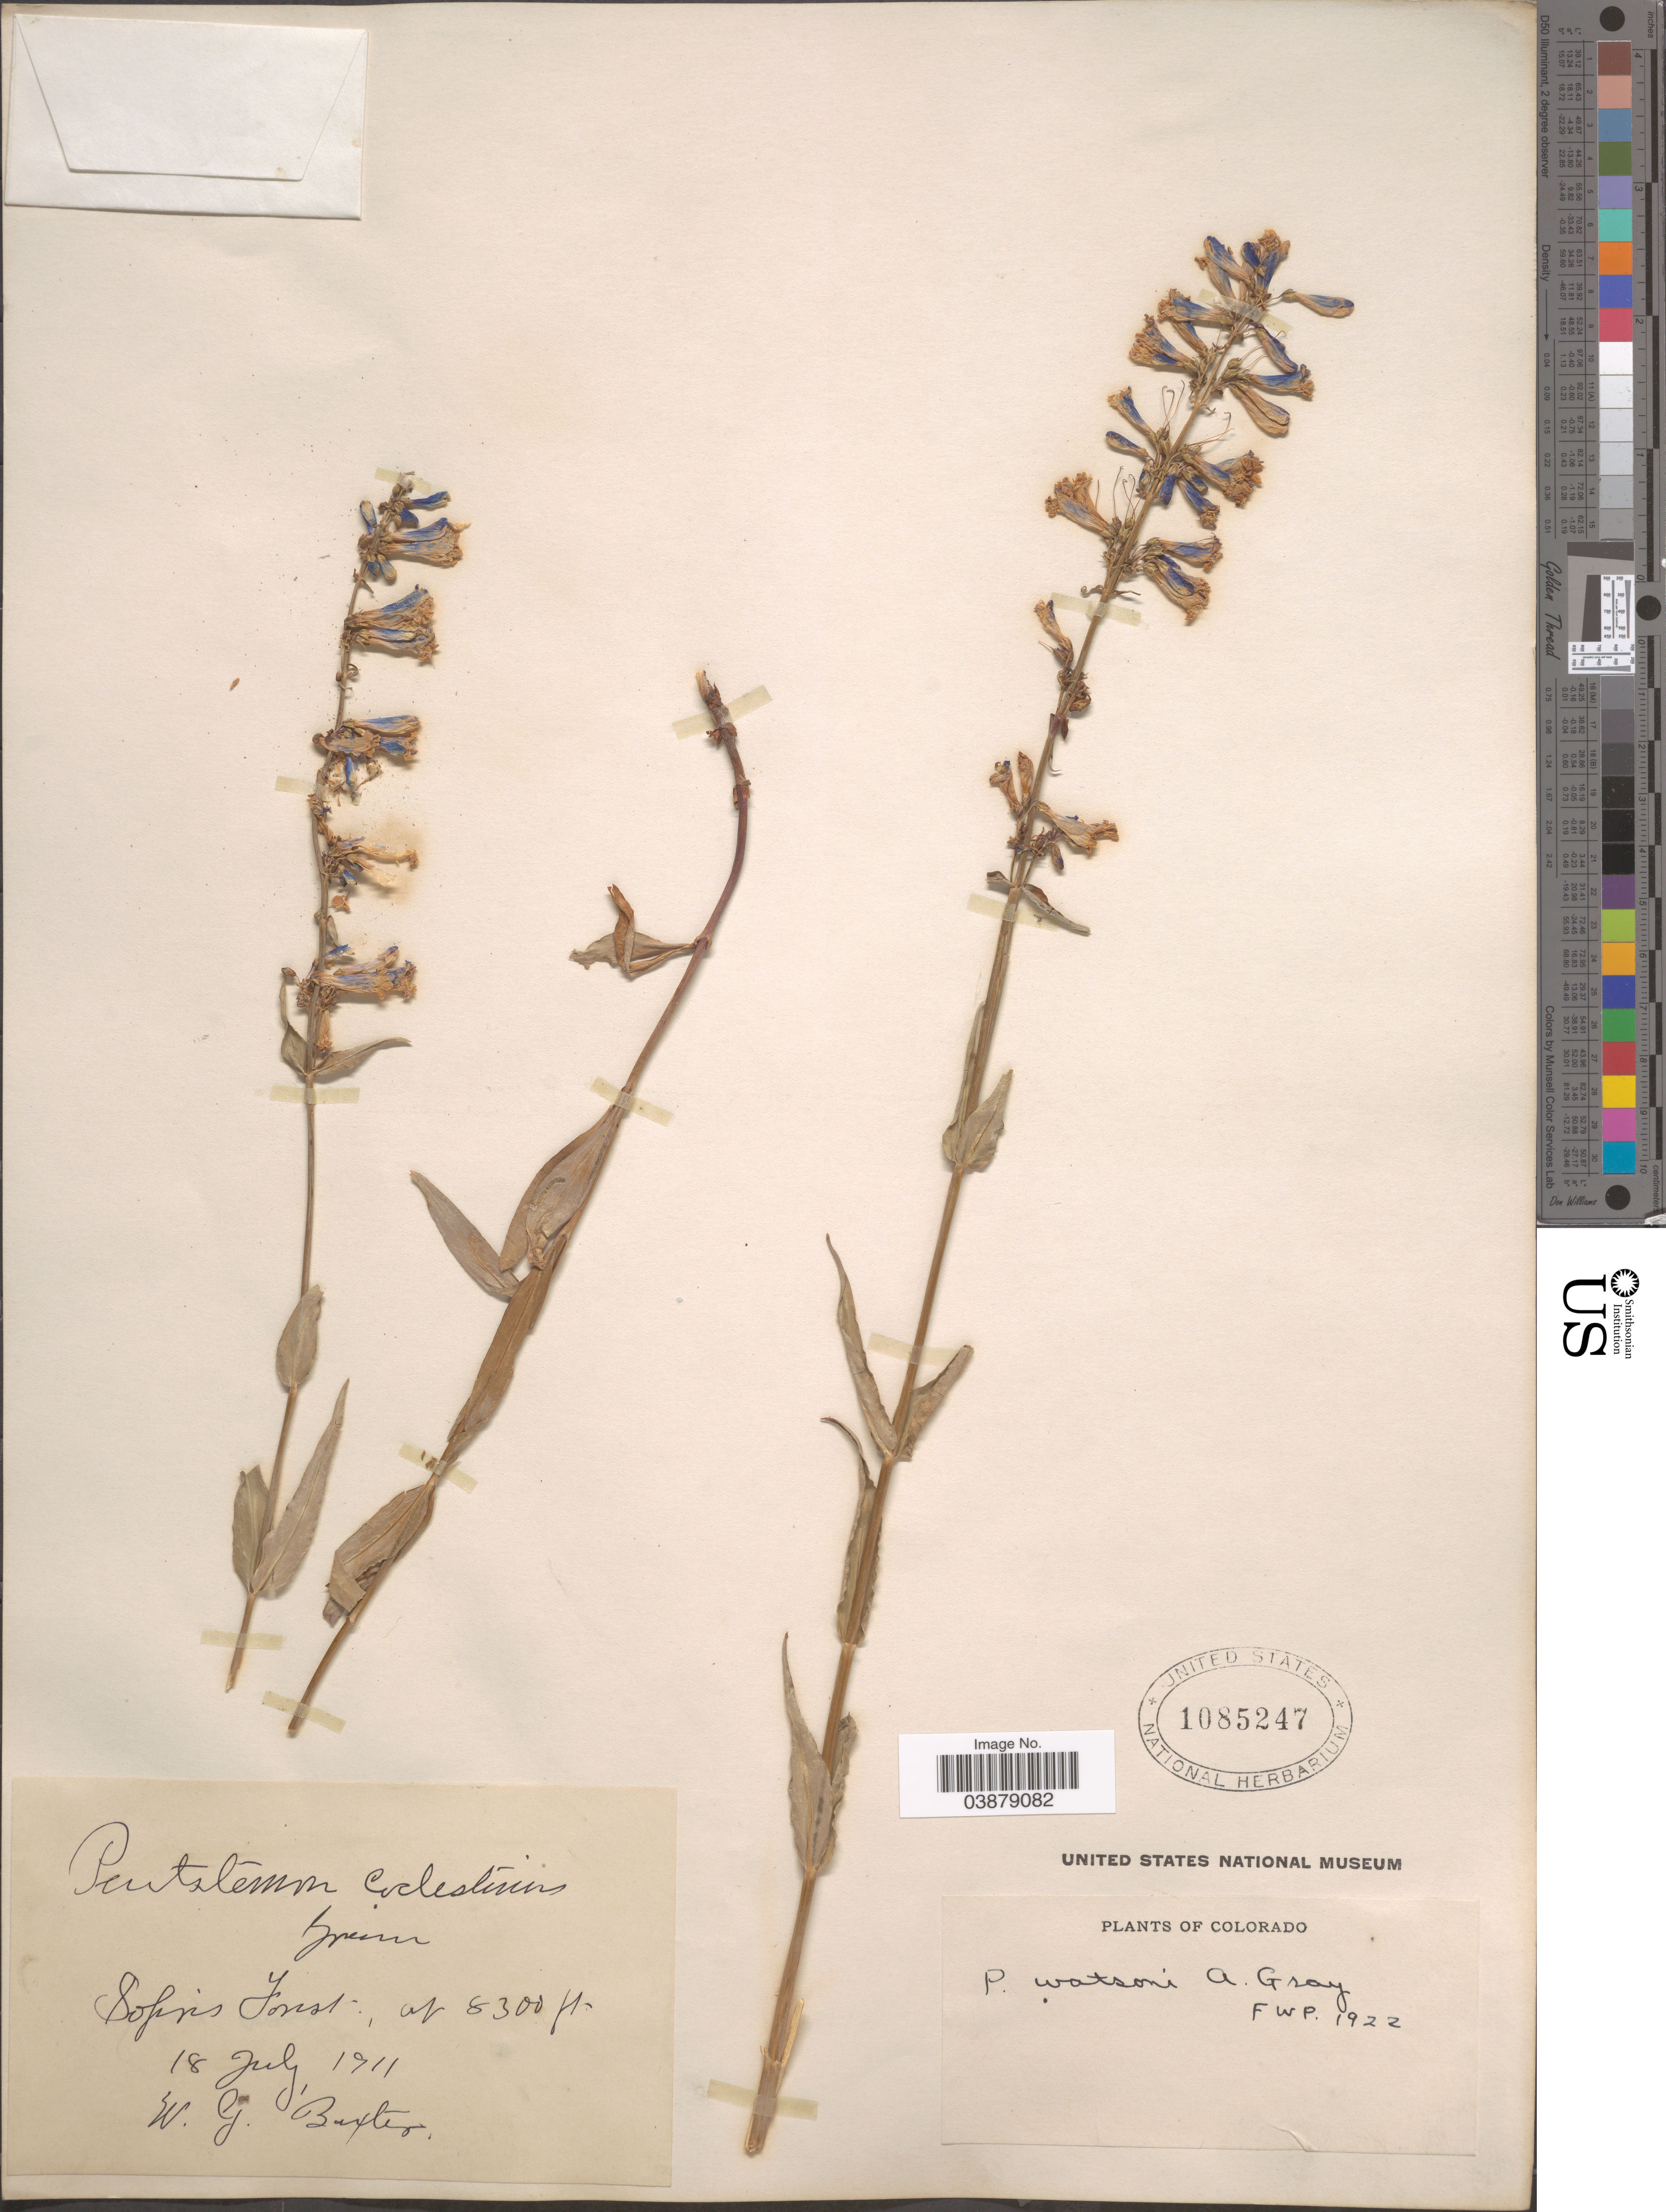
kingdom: Plantae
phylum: Tracheophyta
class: Magnoliopsida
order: Lamiales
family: Plantaginaceae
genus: Penstemon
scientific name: Penstemon watsonii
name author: A. Gray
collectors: W. Baxter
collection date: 1911-07-18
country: United States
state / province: Colorado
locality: Sopris Forest.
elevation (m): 2530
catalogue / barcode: US 1085247